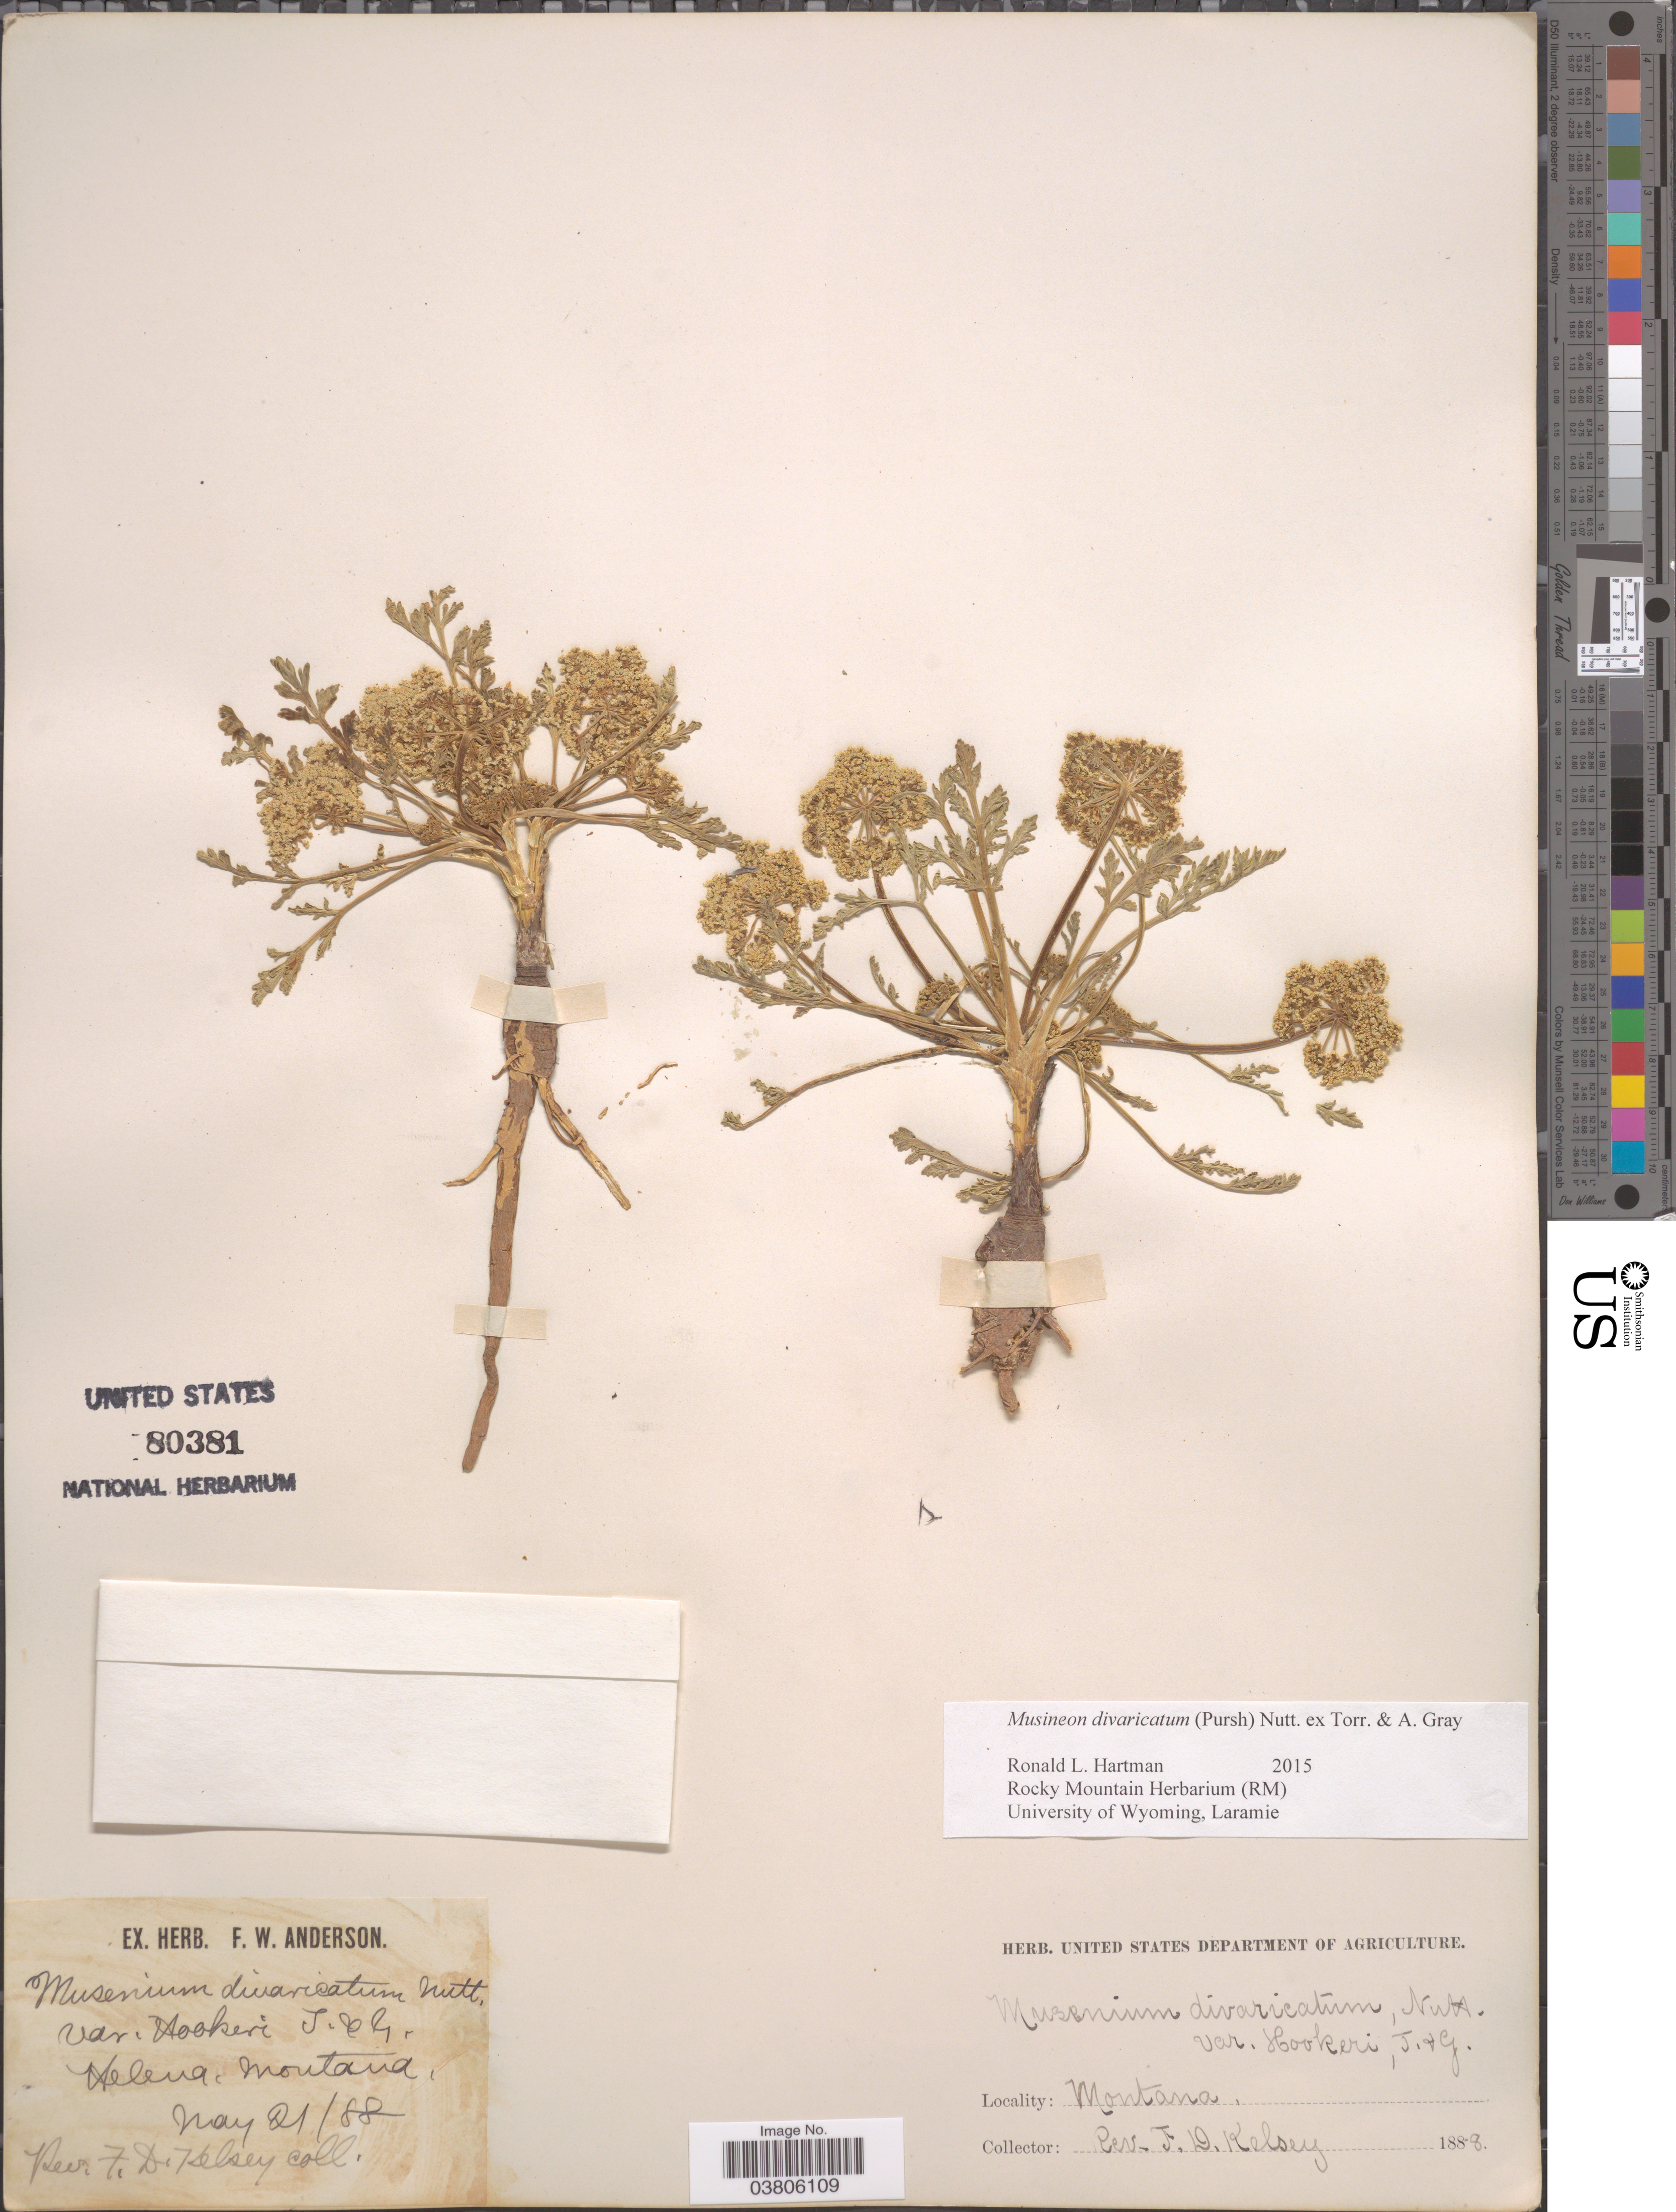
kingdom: Plantae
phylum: Tracheophyta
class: Magnoliopsida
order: Apiales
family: Apiaceae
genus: Musineon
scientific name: Musineon divaricatum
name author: (Pursh) Nutt.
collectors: F. Kelsey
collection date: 1888-05-21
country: United States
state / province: Montana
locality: Helena.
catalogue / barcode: US 80381